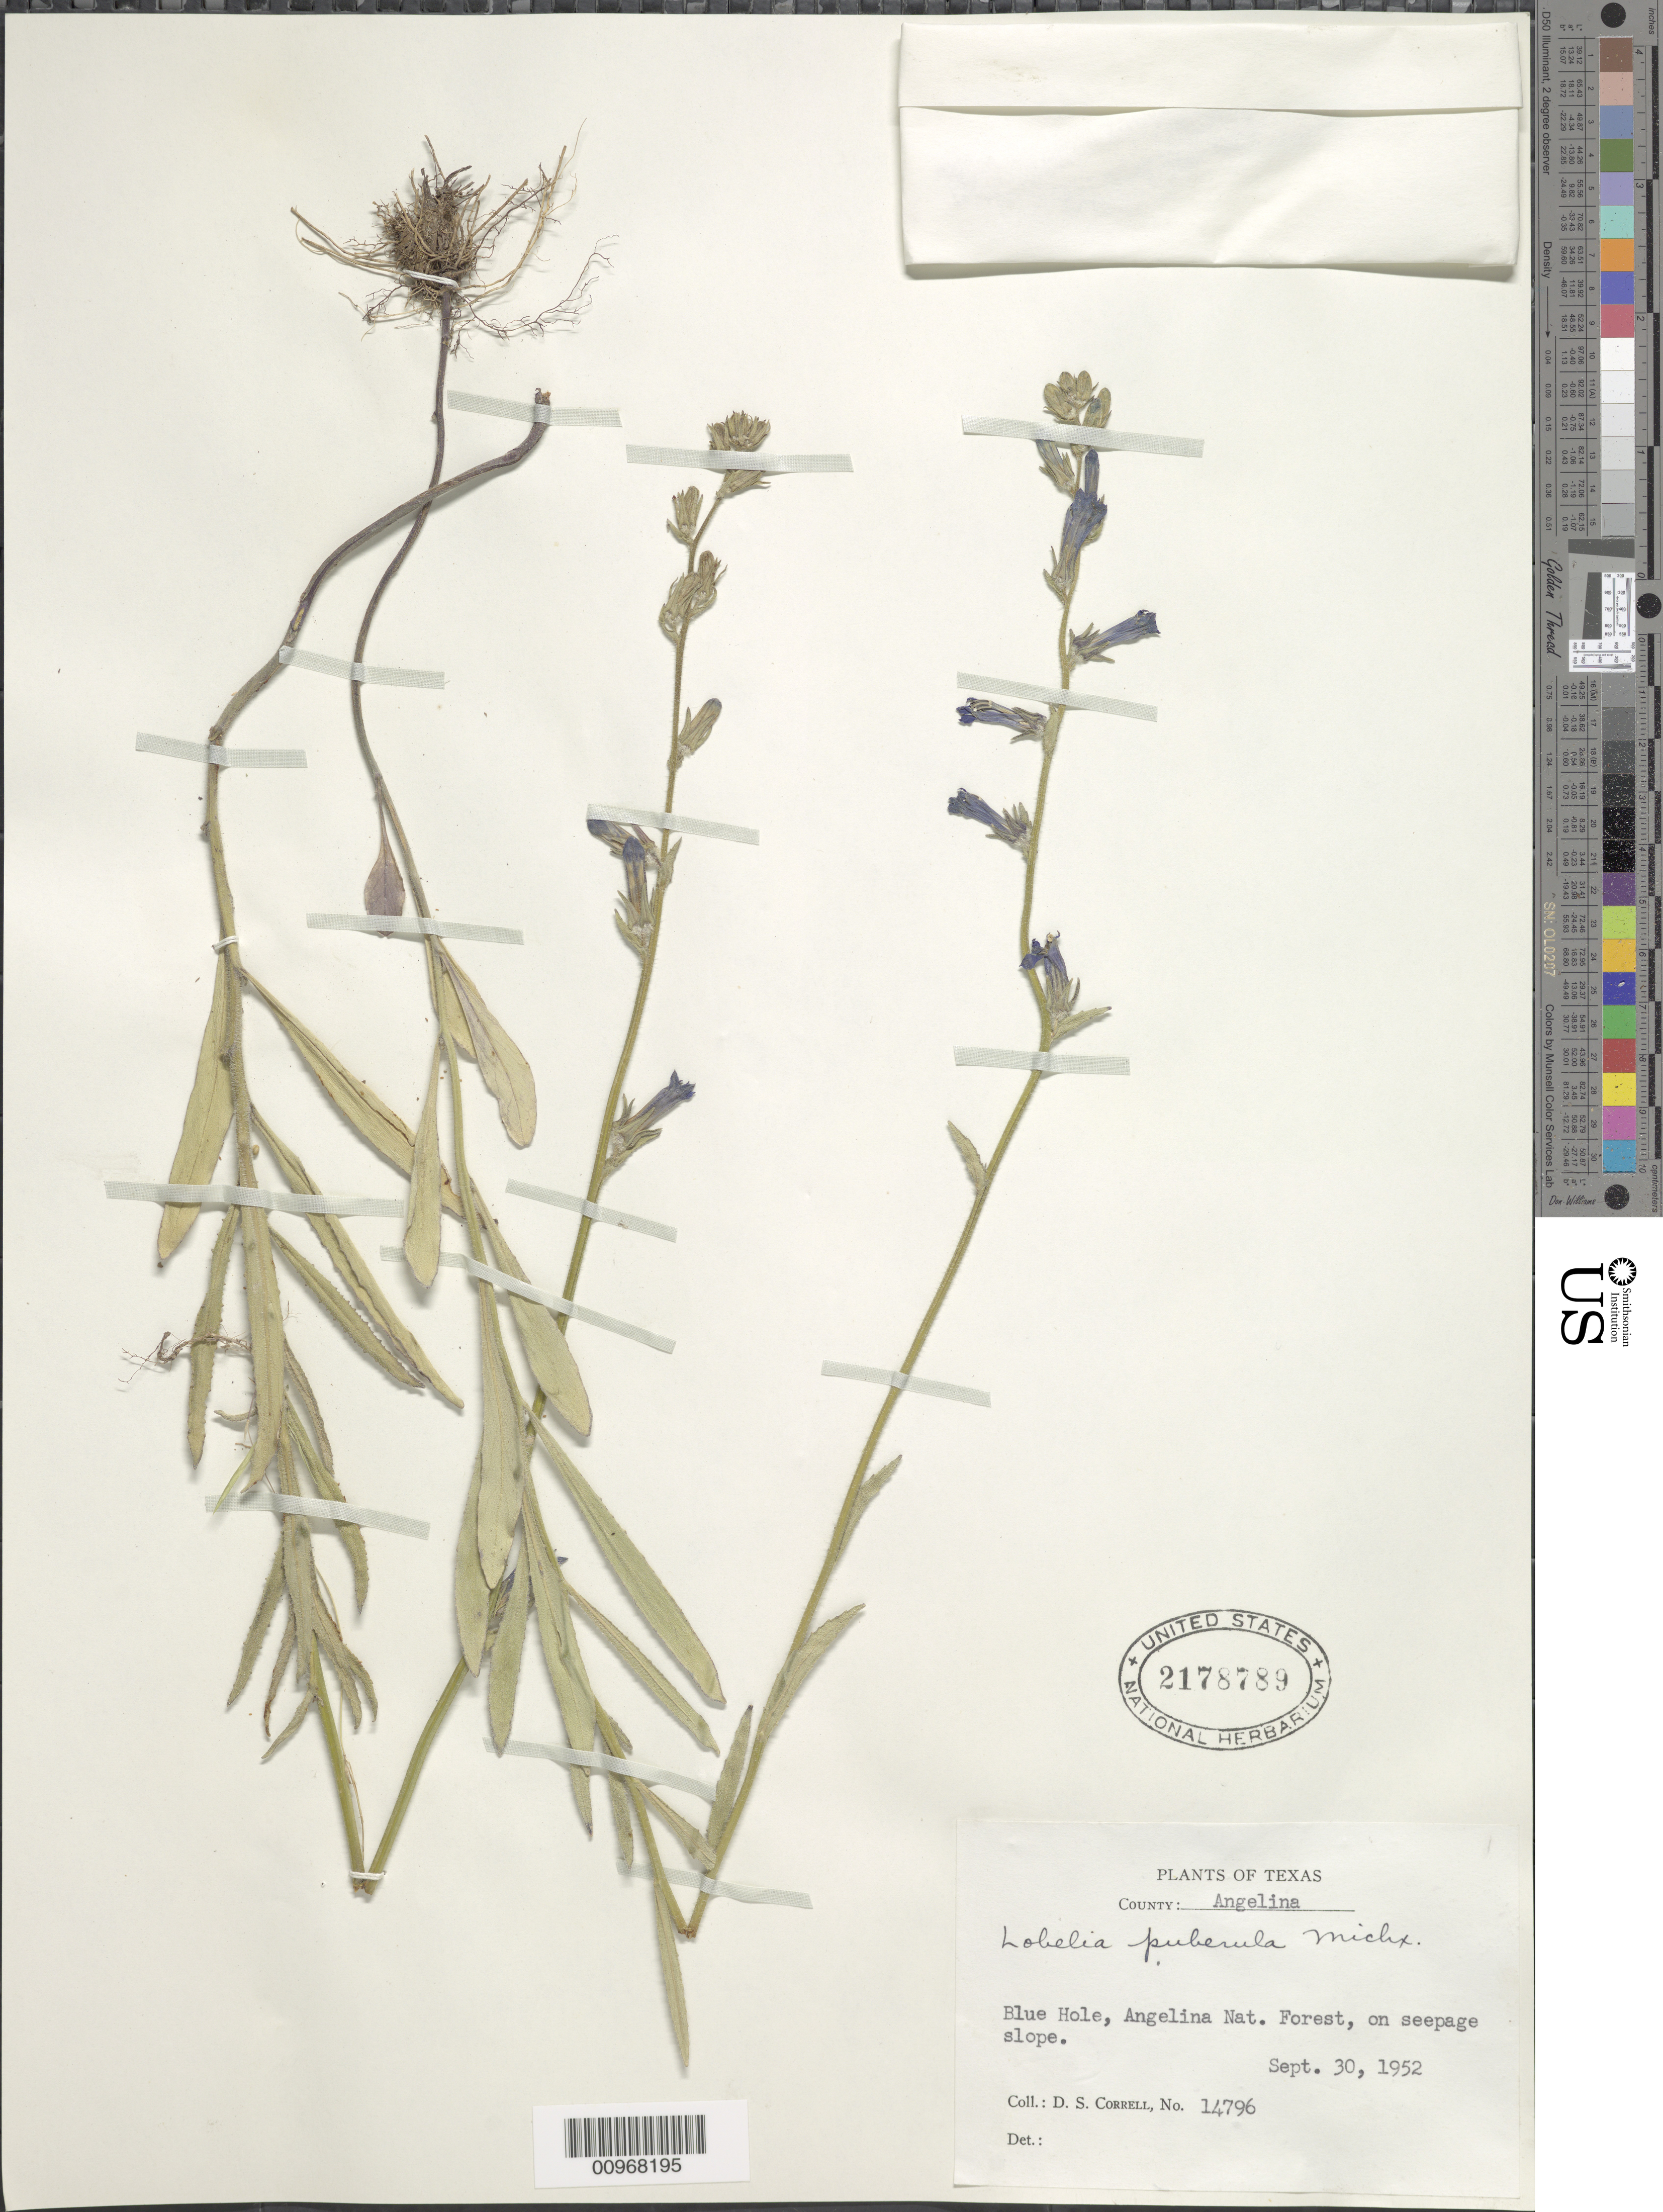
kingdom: Plantae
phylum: Tracheophyta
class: Magnoliopsida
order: Asterales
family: Campanulaceae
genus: Lobelia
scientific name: Lobelia puberula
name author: Michx.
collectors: D. S. Correll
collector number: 14796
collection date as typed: Sept. 30, 1952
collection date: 1952-09-30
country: United States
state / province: Texas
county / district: Angelina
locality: Blue hole, Angelina Nat. Forest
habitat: seepage slope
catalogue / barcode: US 2178789